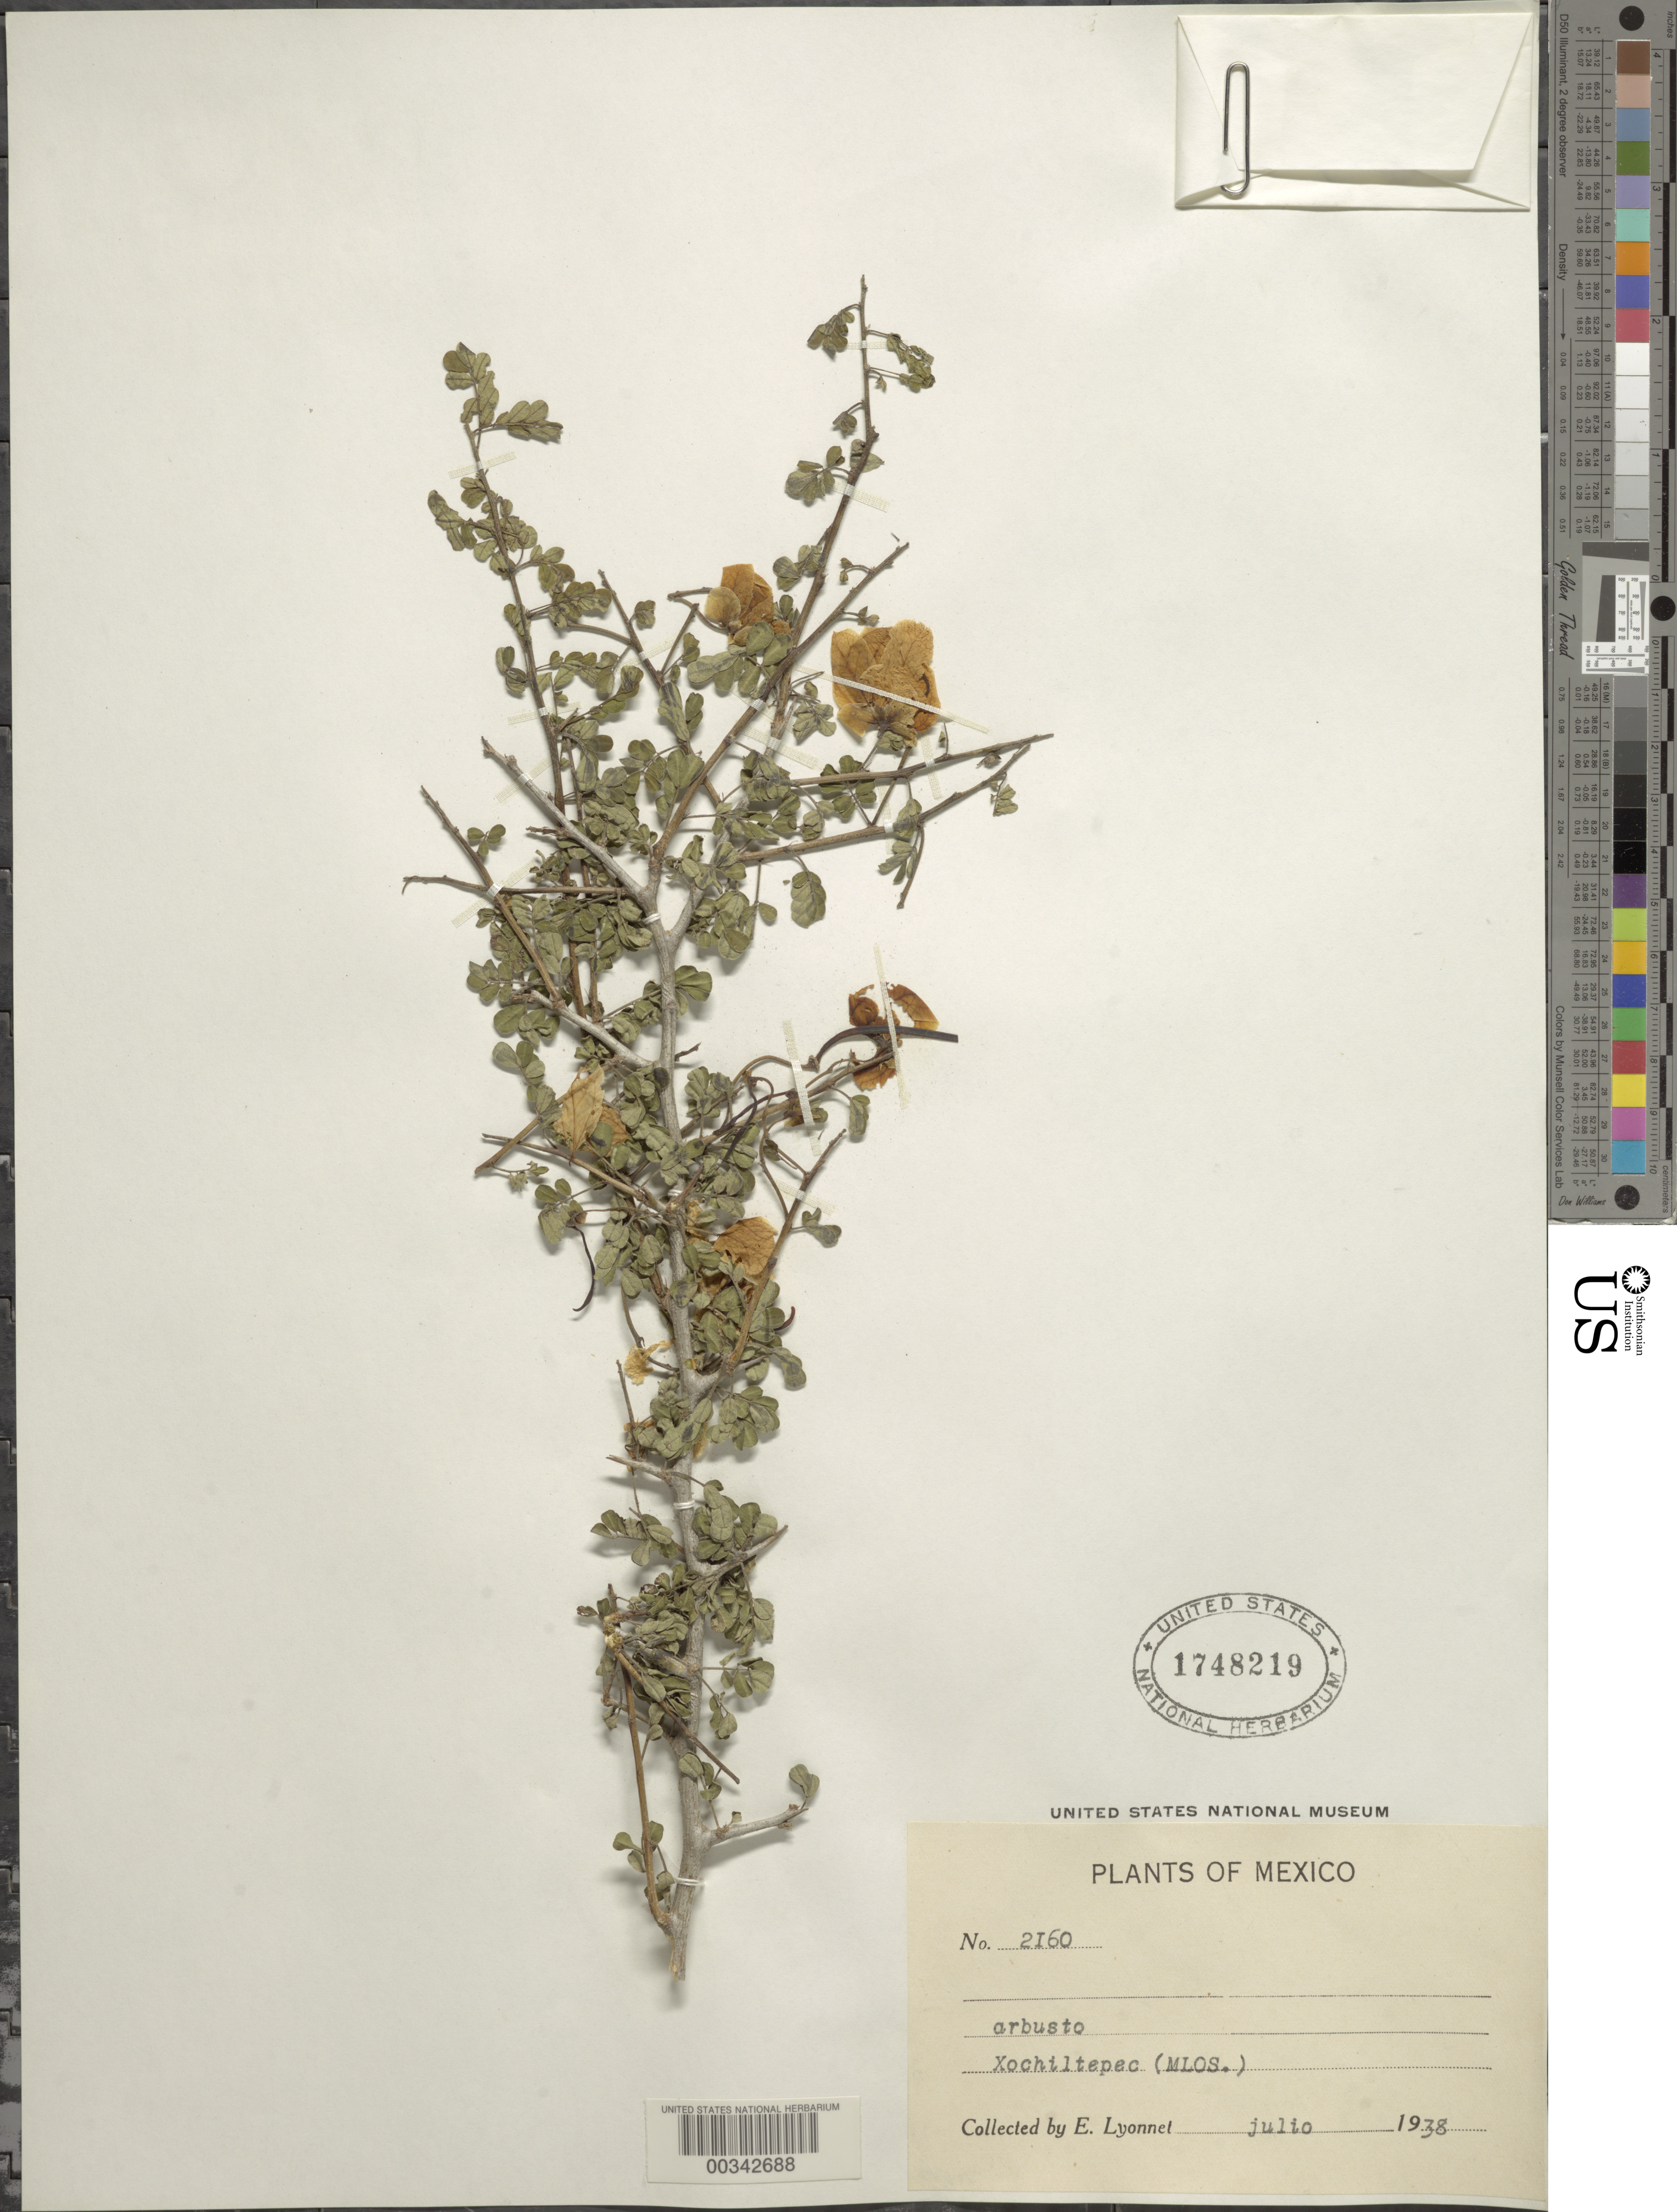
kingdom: Plantae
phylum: Tracheophyta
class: Magnoliopsida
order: Fabales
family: Fabaceae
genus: Senna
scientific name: Senna wislizeni var. pringlei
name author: (Rose) H.S. Irwin & Barneby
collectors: Bro. E. Lyonnet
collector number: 2160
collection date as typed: Jul 1938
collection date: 1938-07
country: Mexico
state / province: Morelos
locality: Xochiltepec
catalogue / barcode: US 1748219